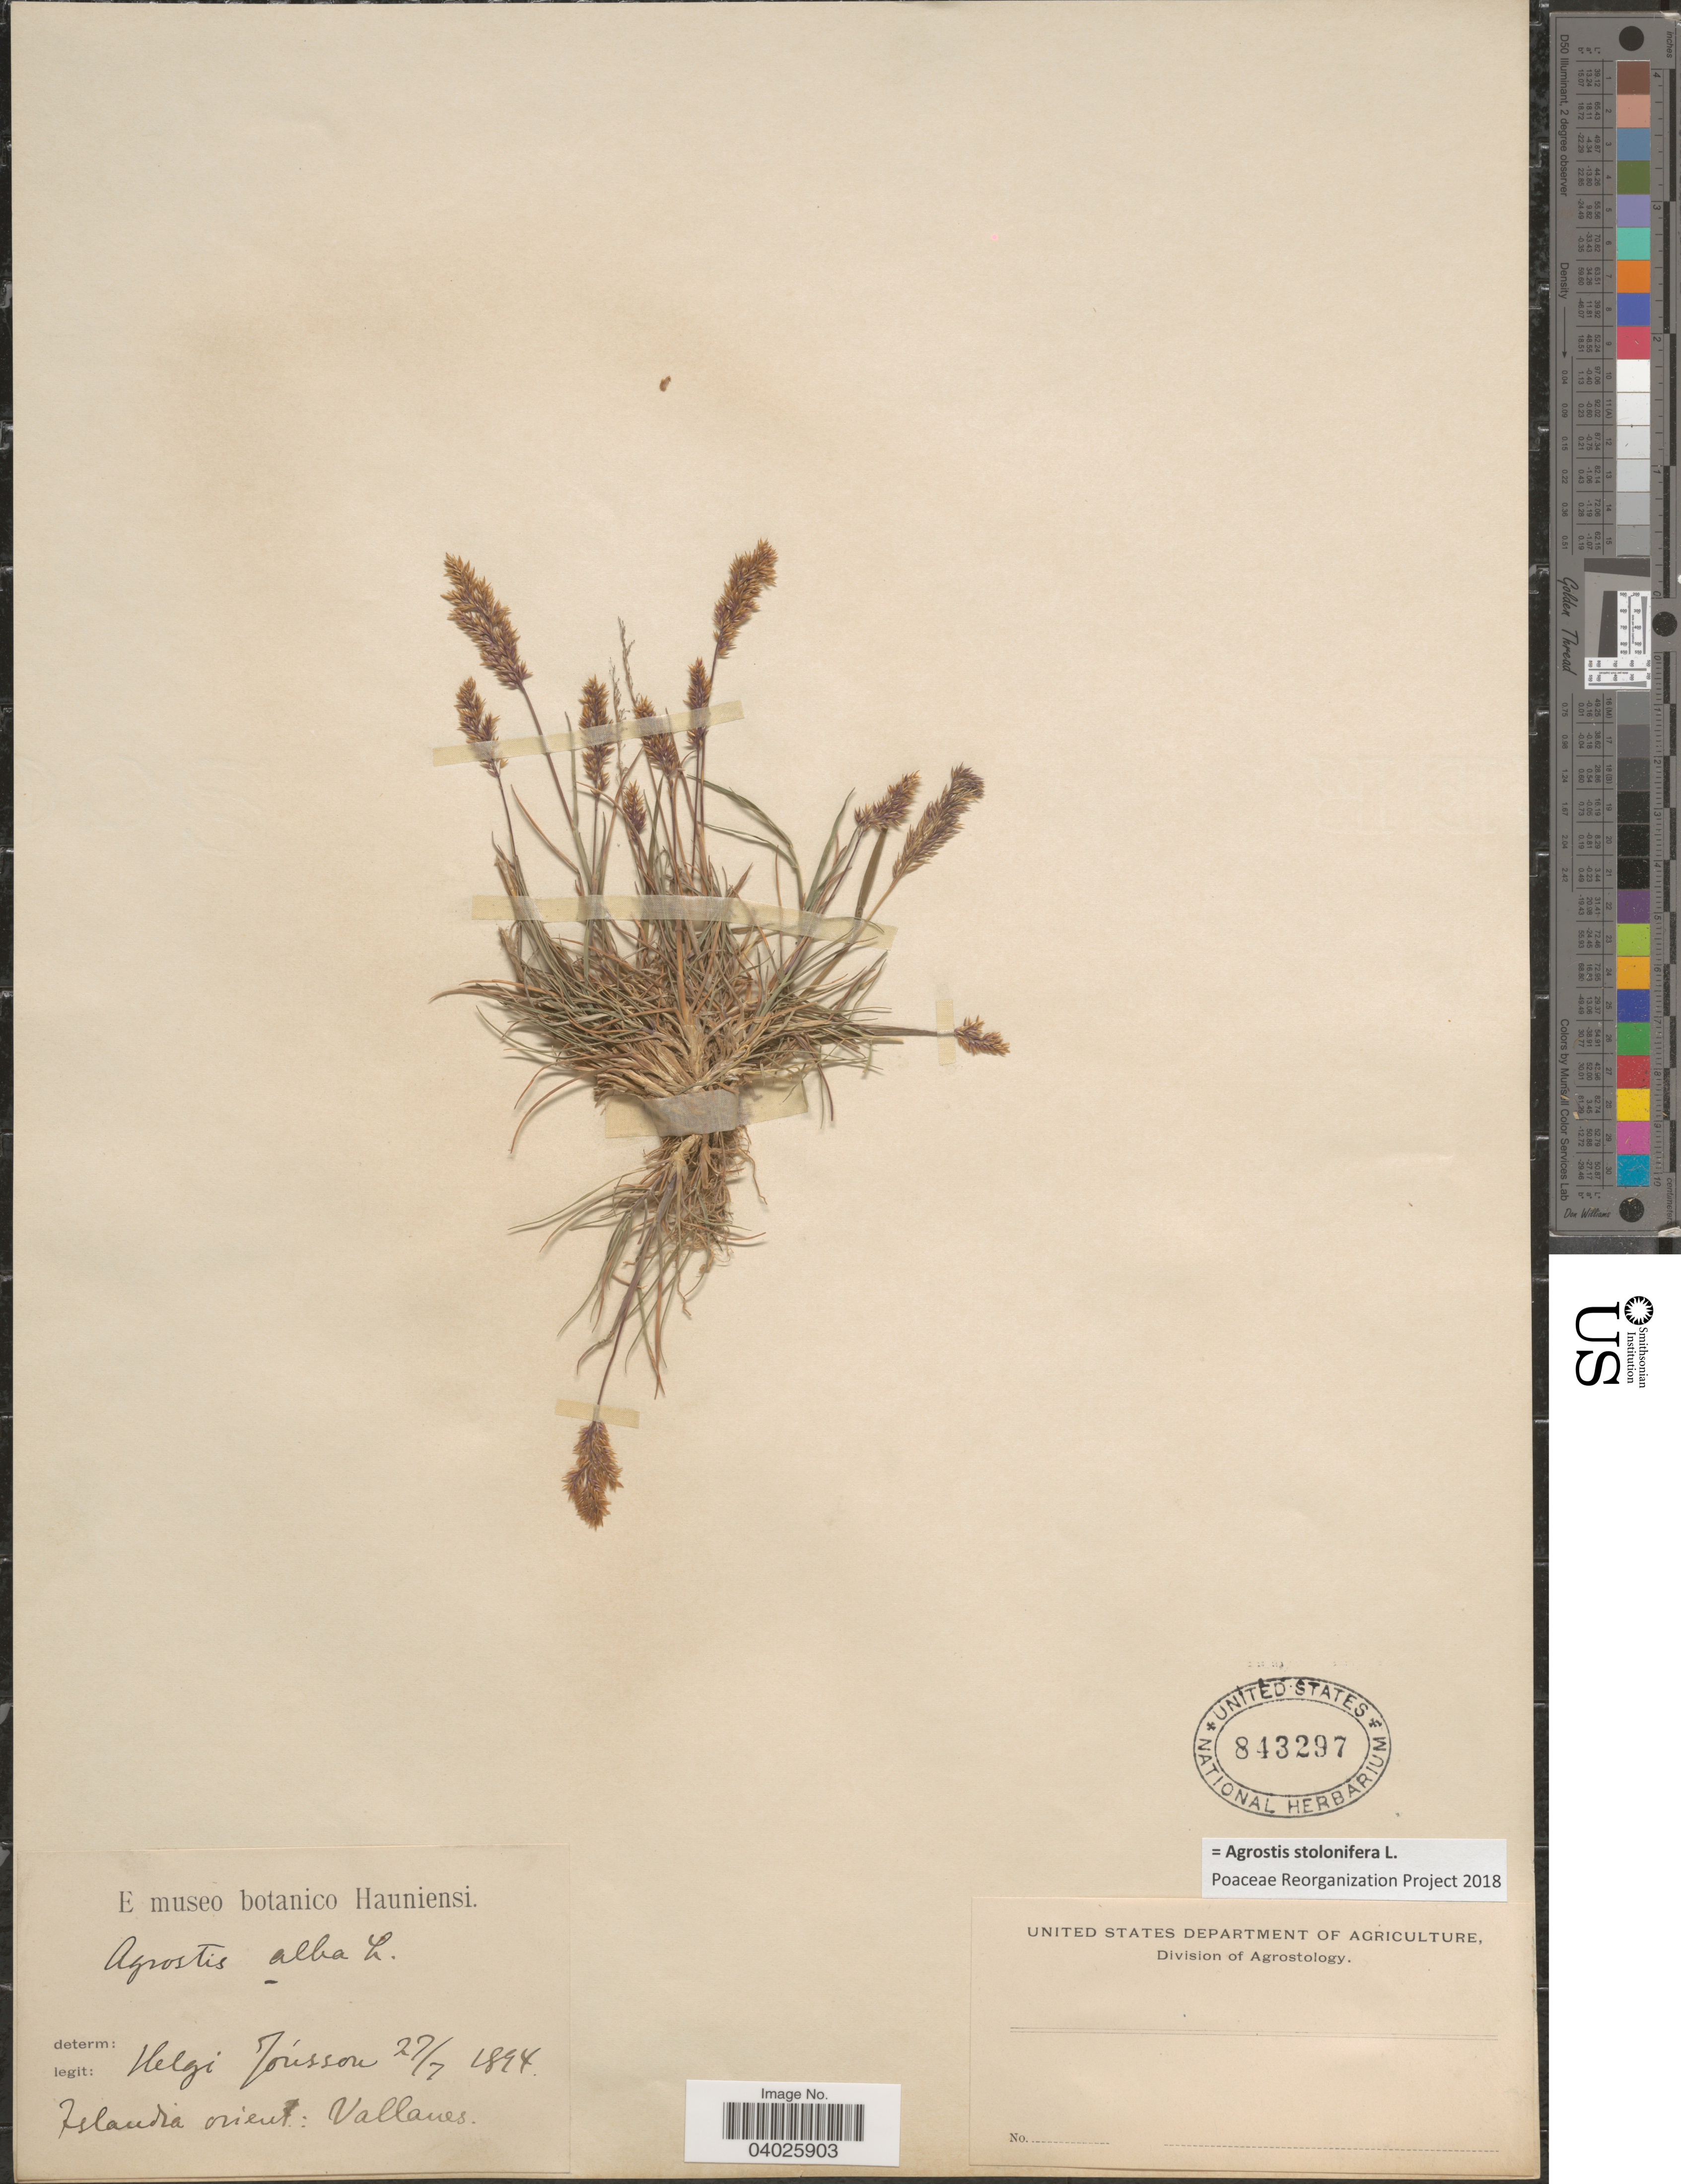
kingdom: Plantae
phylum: Tracheophyta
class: Liliopsida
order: Poales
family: Poaceae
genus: Agrostis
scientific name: Agrostis stolonifera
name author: L.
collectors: H. Jónsson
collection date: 1894-07-22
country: Iceland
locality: Islandia orient.: Vallanes.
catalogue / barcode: US 843297